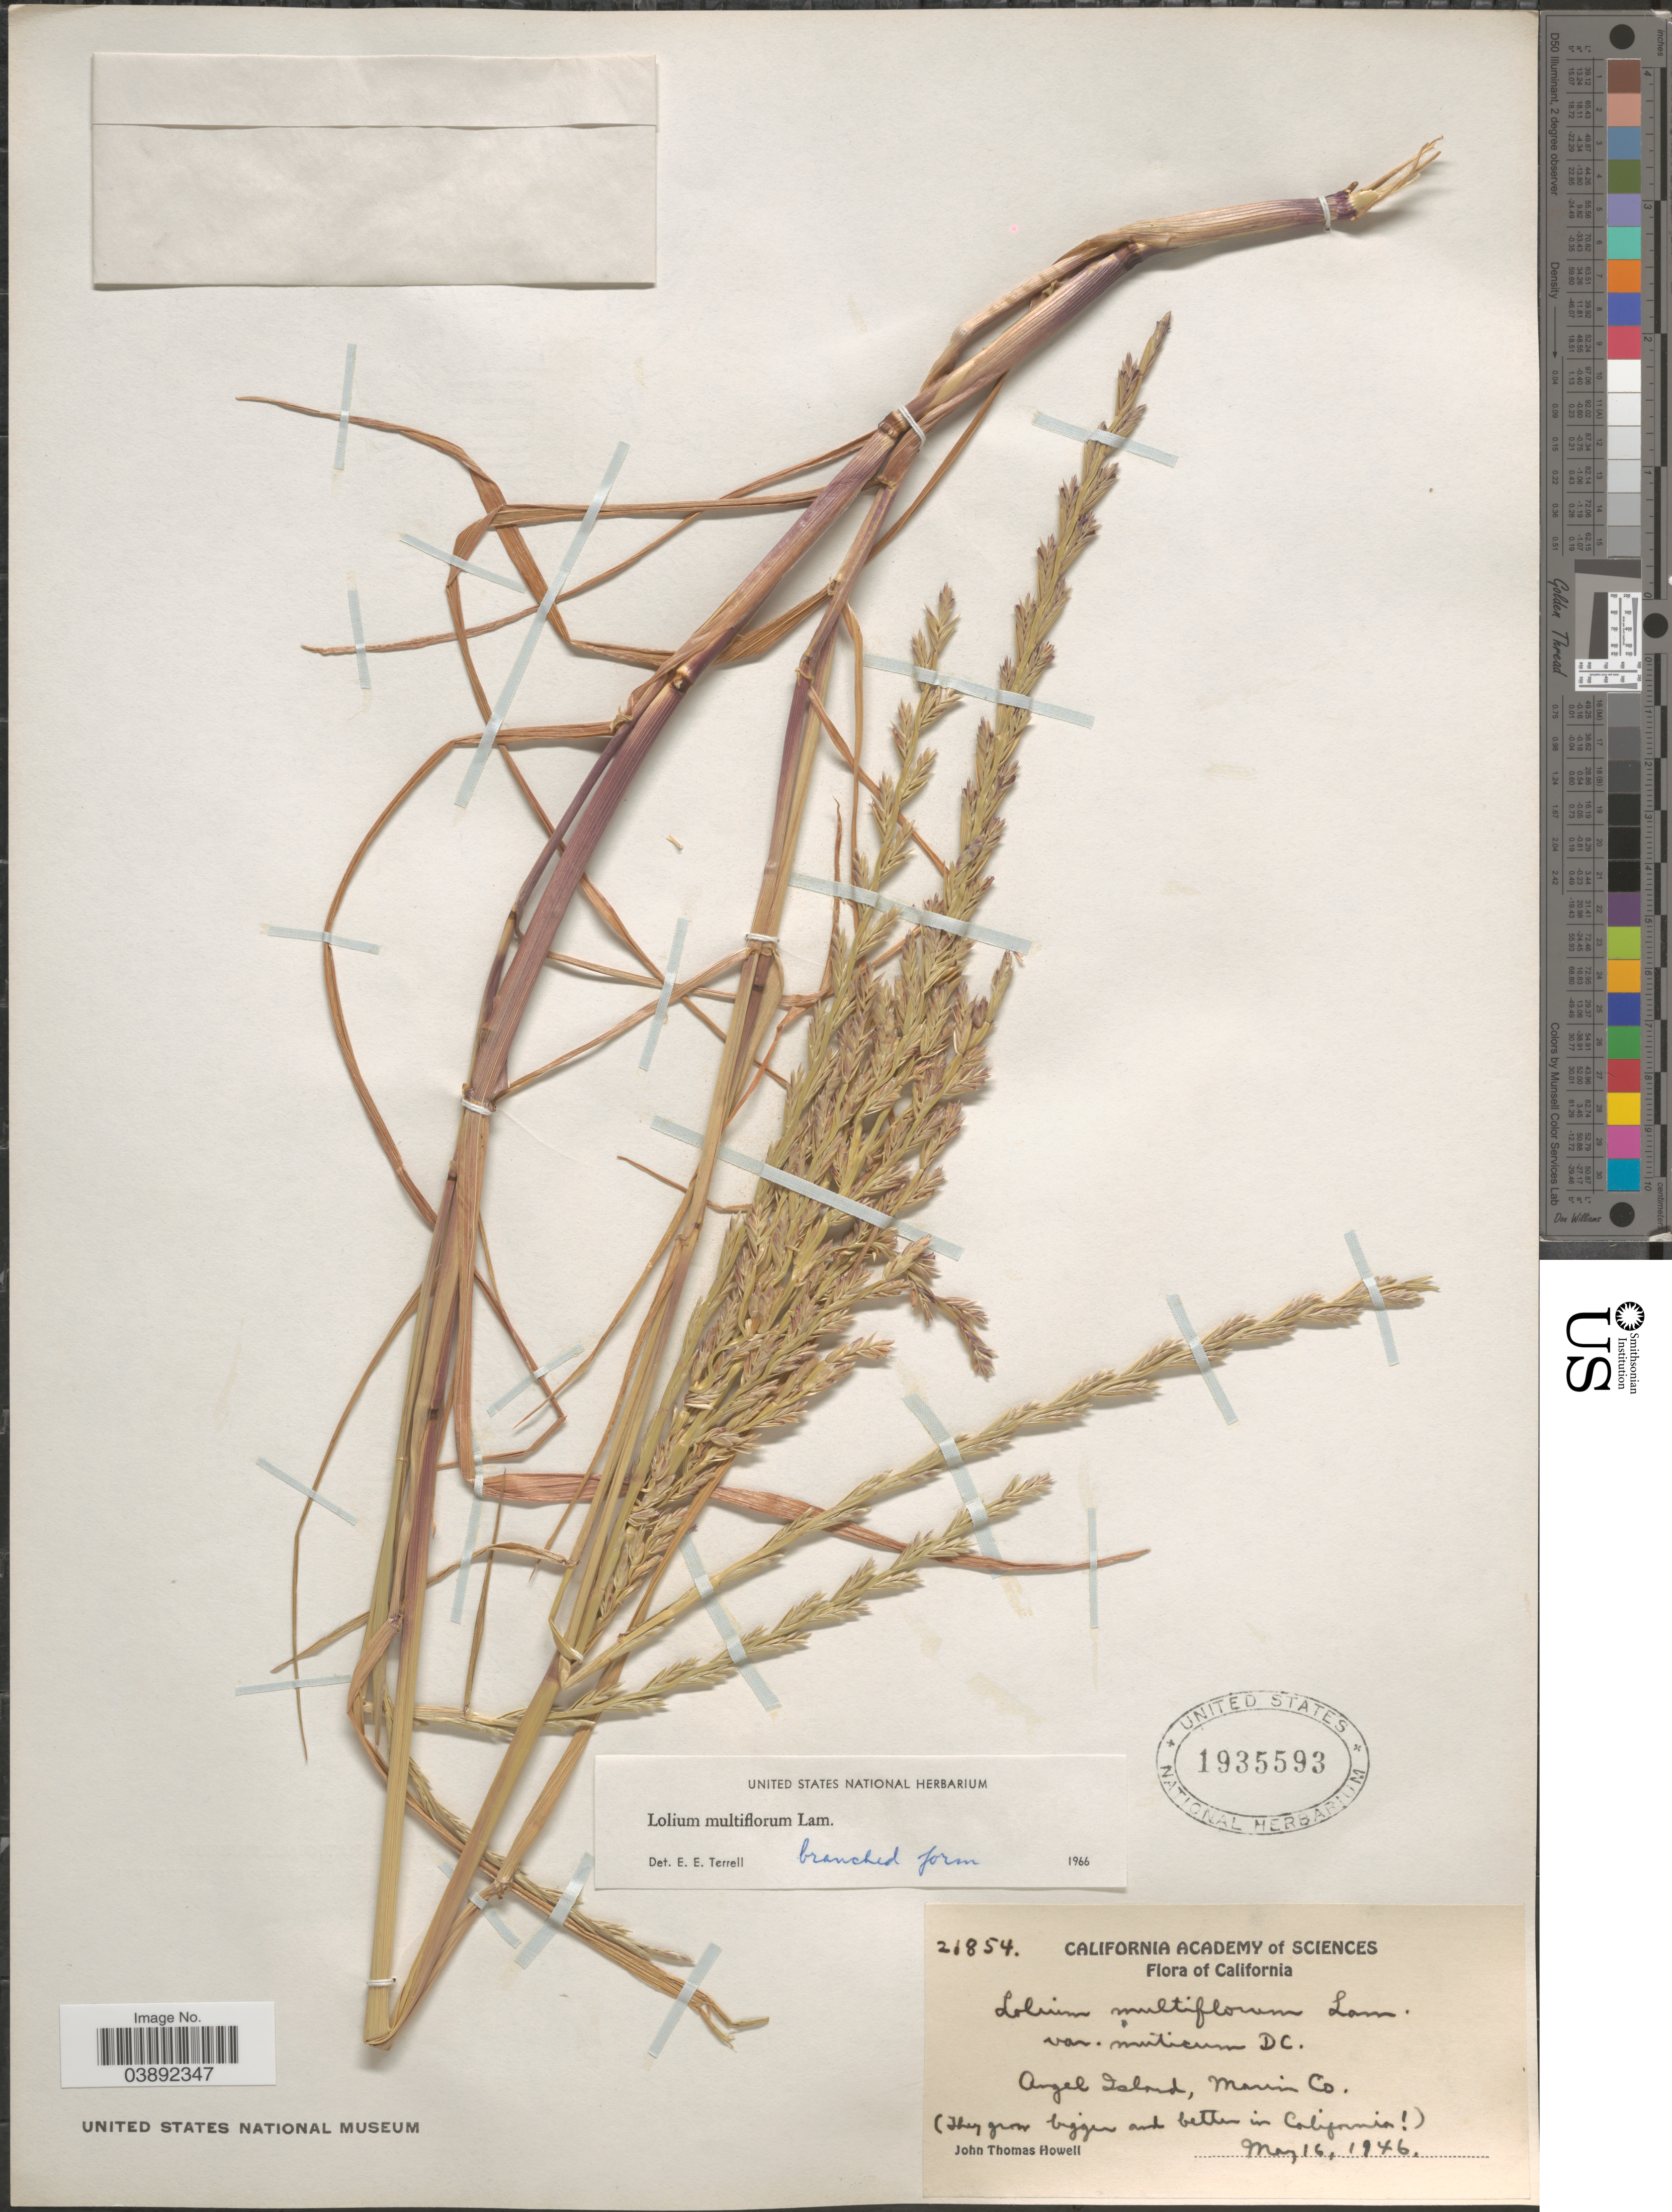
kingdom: Plantae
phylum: Tracheophyta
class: Liliopsida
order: Poales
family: Poaceae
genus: Lolium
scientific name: Lolium multiflorum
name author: Lam.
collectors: J. T. Howell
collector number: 21854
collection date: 1946-05-16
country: United States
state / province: California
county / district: Marin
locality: Angel Island, Marin Co.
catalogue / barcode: US 1935593